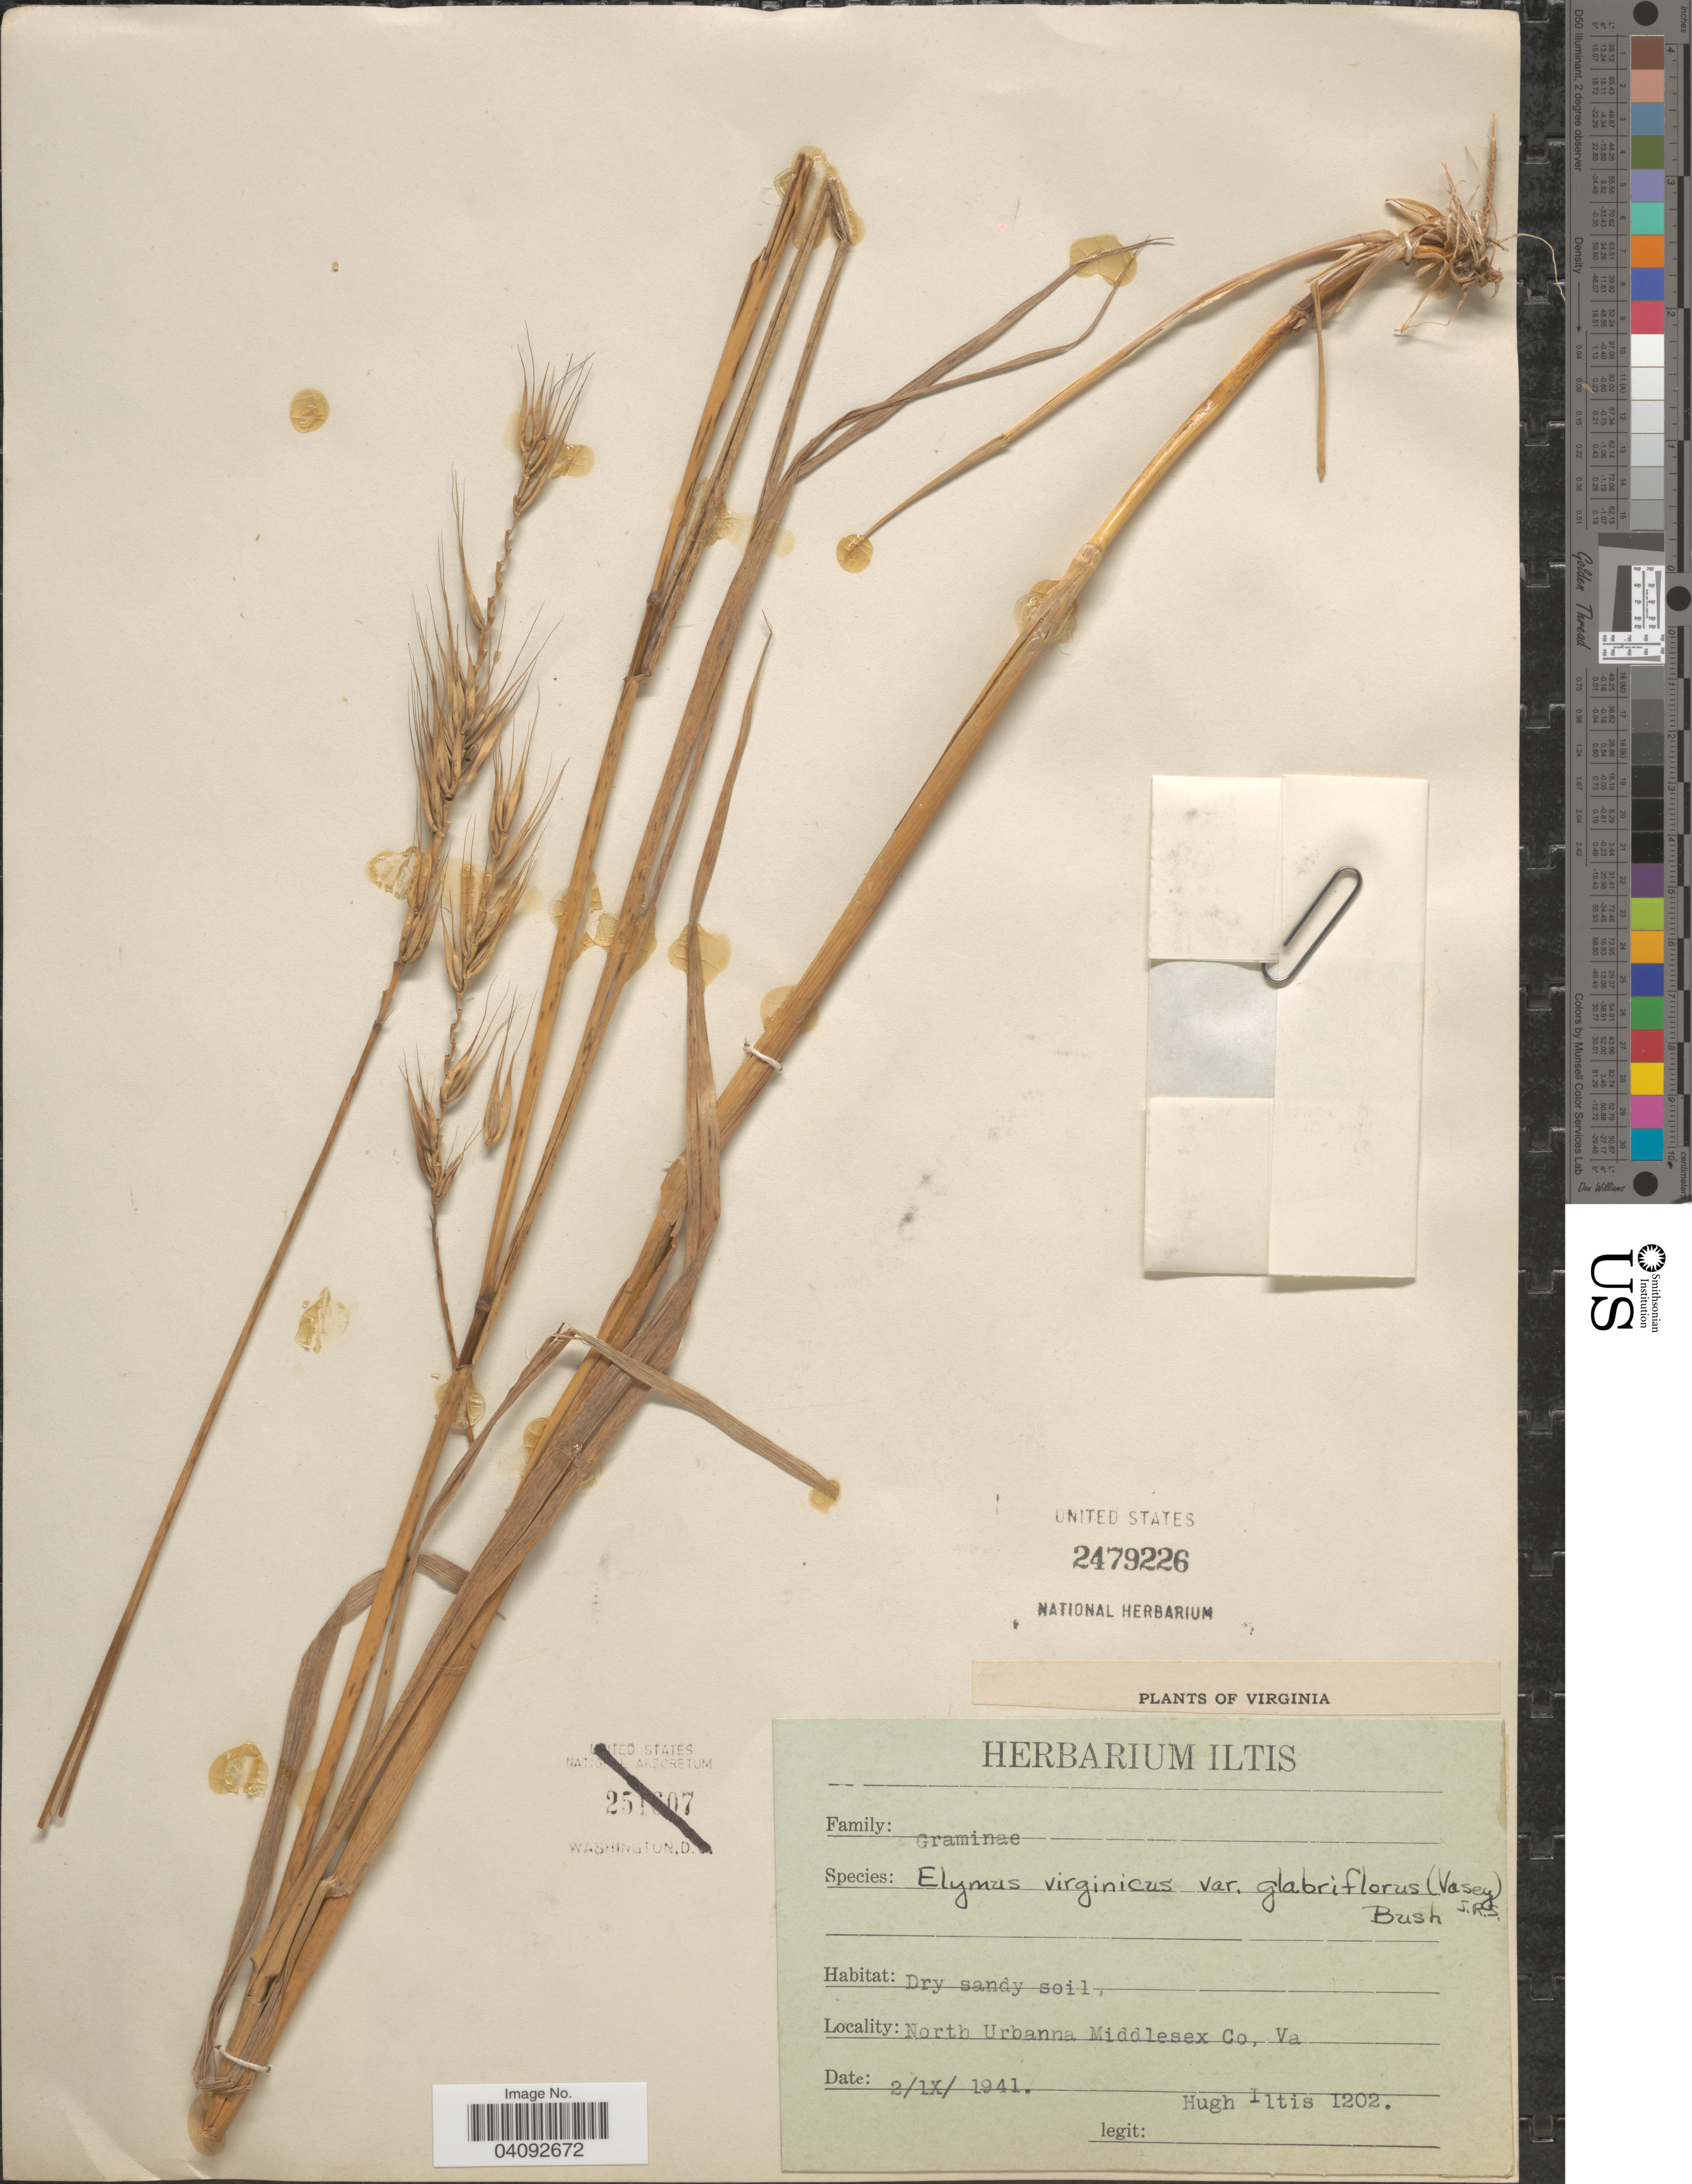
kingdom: Plantae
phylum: Tracheophyta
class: Liliopsida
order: Poales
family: Poaceae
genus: Elymus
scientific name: Elymus glabriflorus var. glabriflorus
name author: (Vasey ex L.H. Dewey) Scribn. & C.R. Ball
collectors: H. Iltis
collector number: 1202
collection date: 1941-09-02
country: United States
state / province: Virginia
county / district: Middlesex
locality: Dry sandy soil, North Urbanna Middlesex Co.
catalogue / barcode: US 2479226